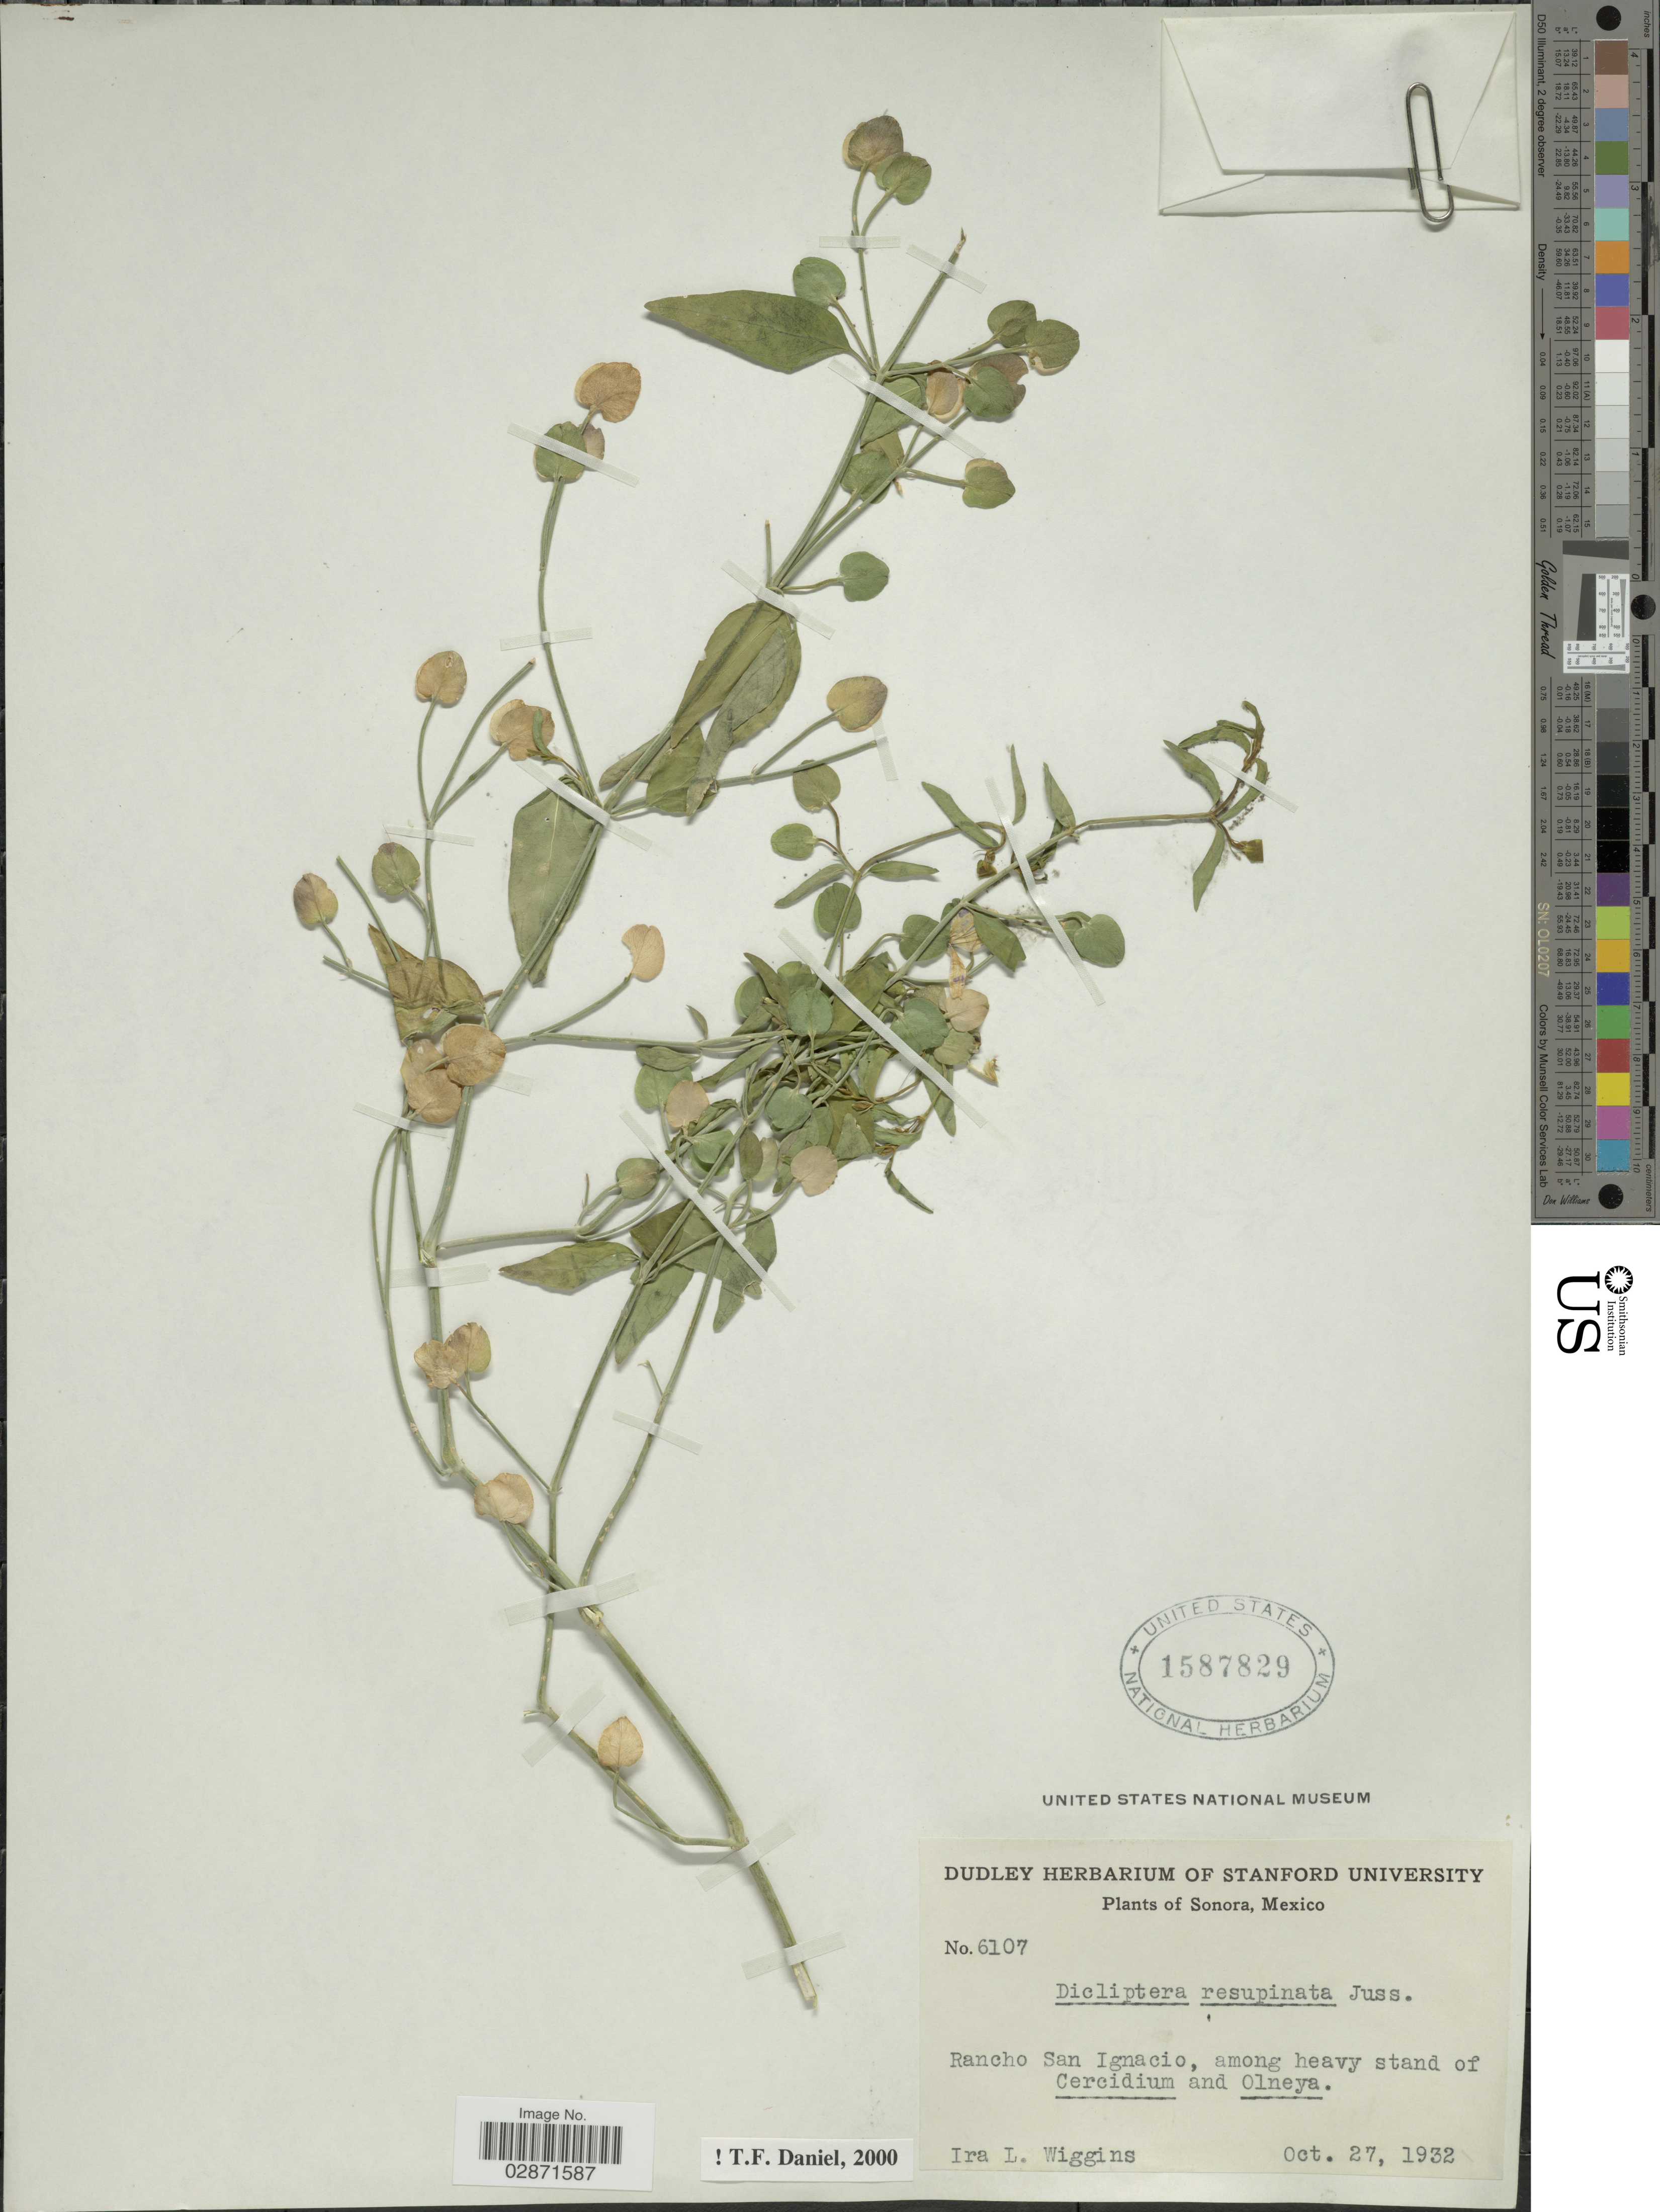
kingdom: Plantae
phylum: Tracheophyta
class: Magnoliopsida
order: Lamiales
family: Acanthaceae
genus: Dicliptera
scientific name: Dicliptera resupinata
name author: (Vahl) Juss.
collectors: I. L. Wiggins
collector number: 6107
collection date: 1932-10-27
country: Mexico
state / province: Sonora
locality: Rancho San Ignacio.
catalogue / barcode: US 1587829